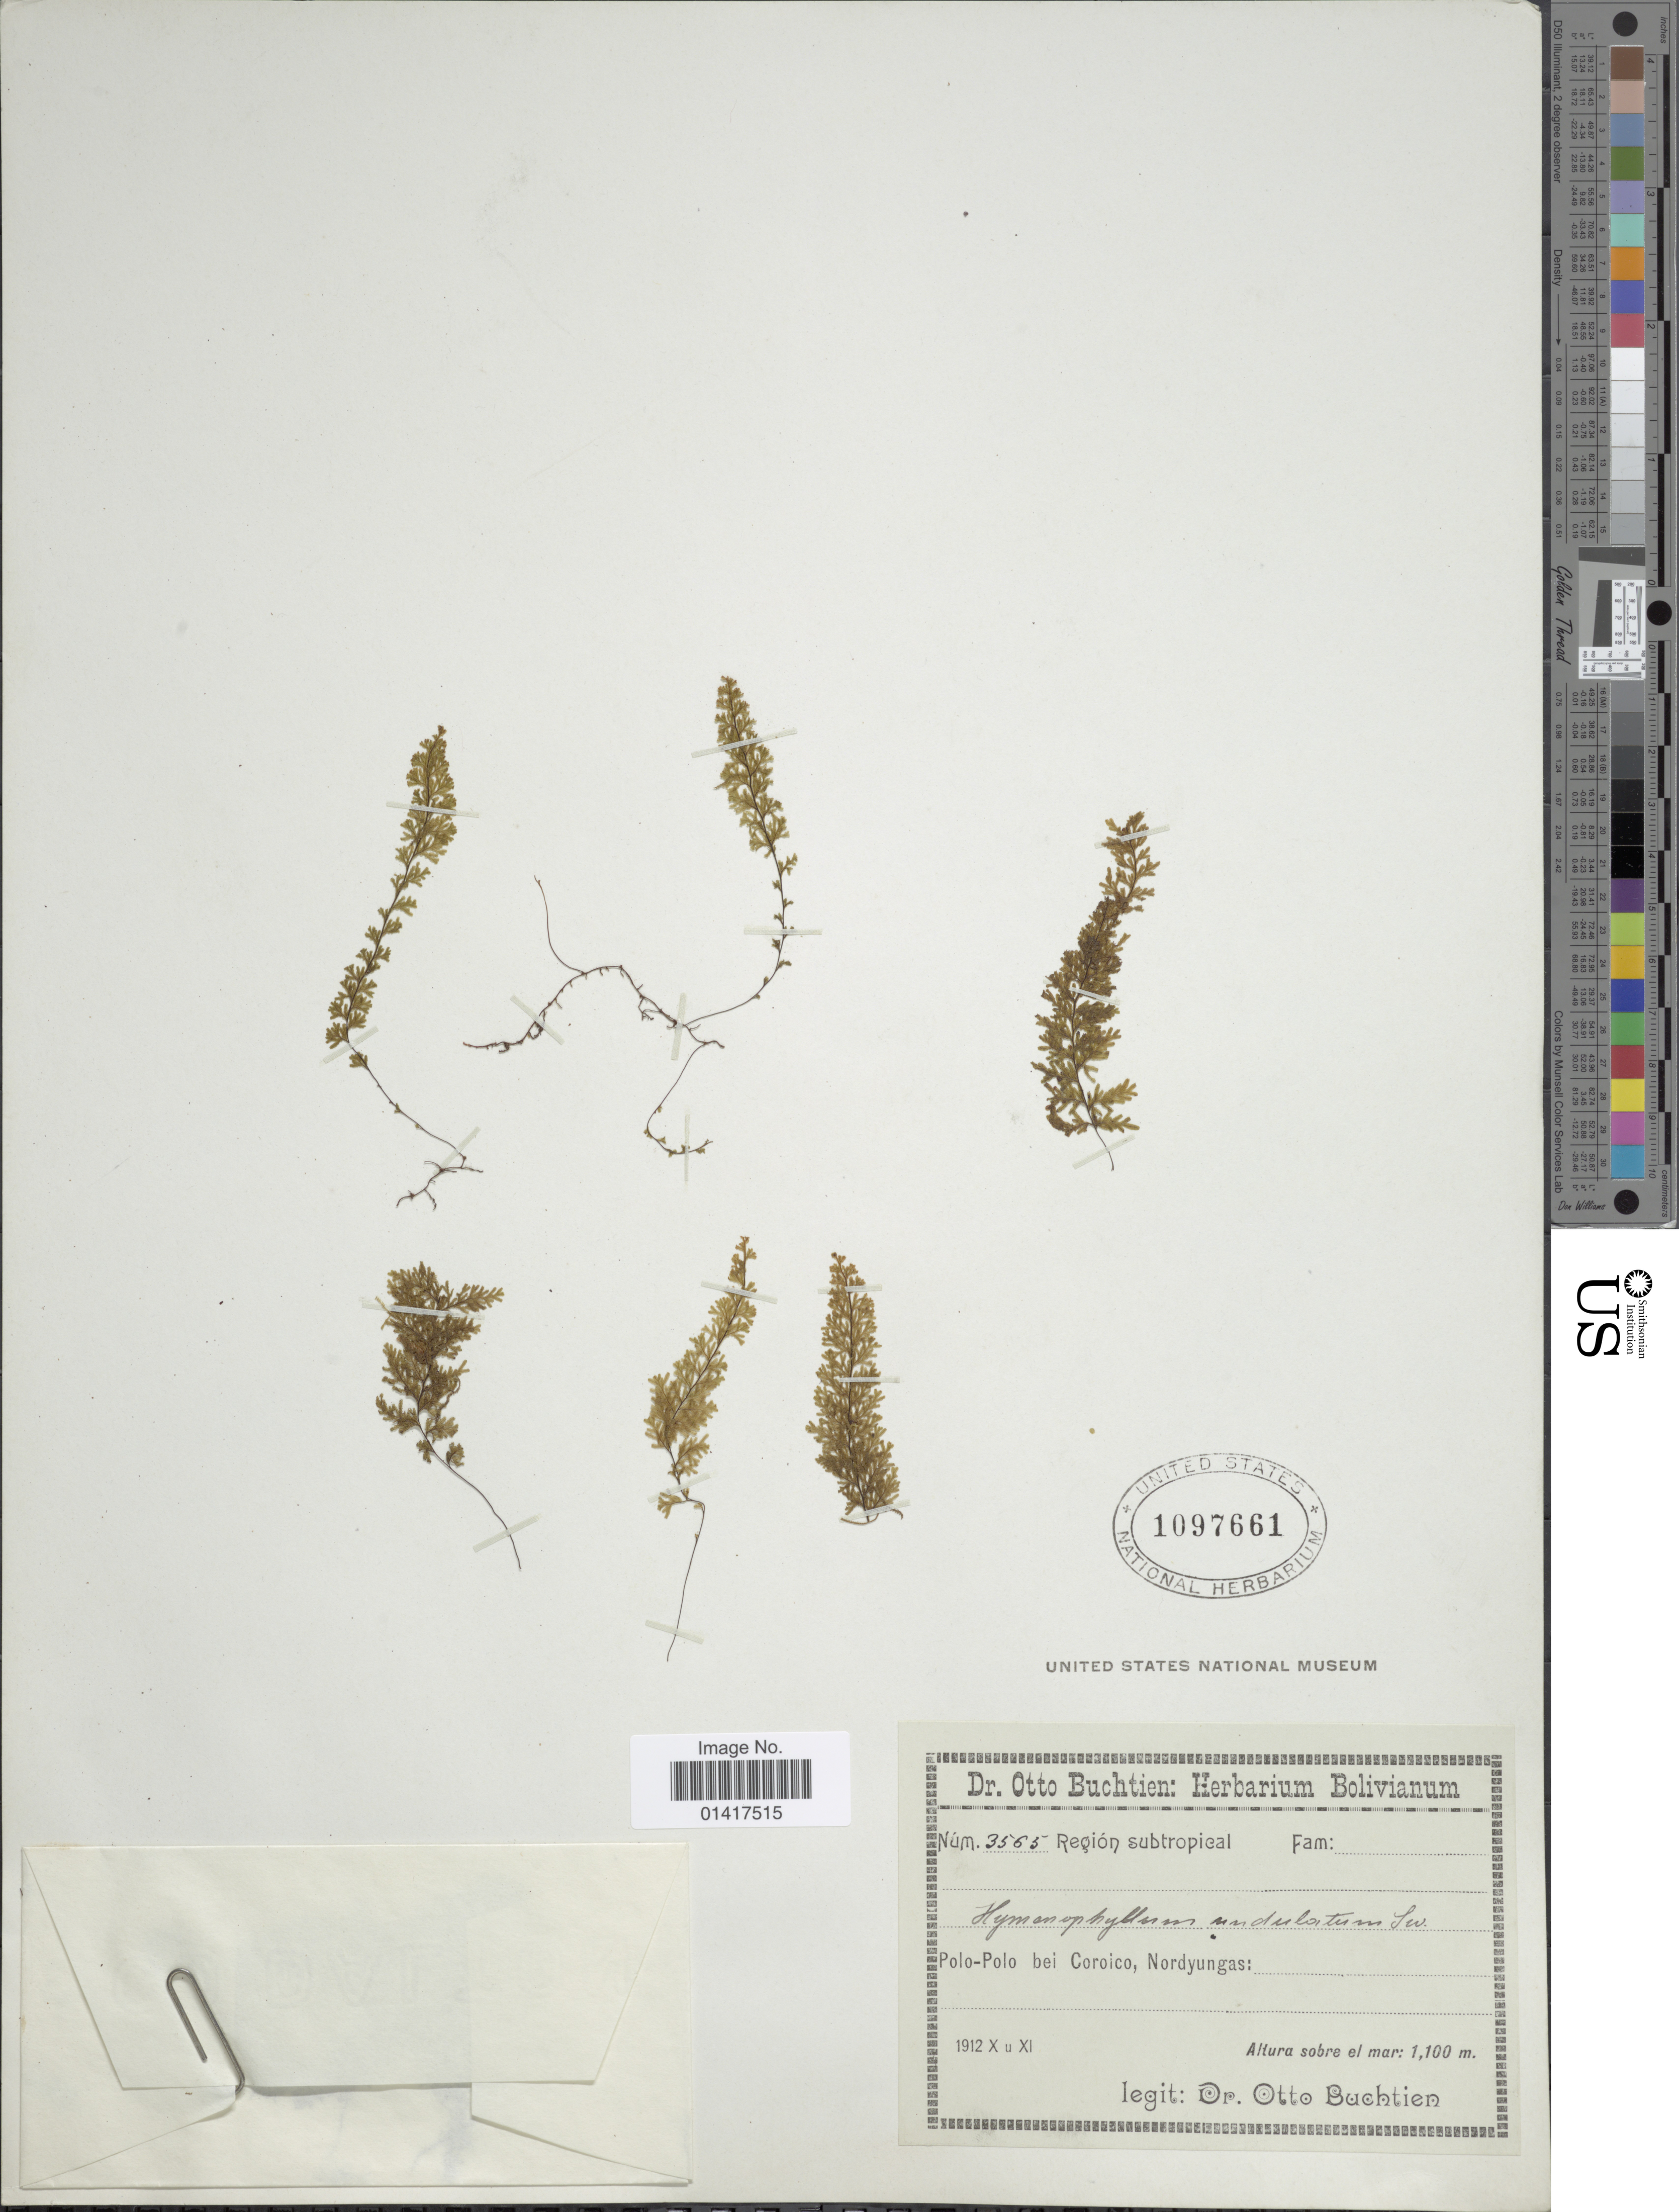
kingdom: Plantae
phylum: Tracheophyta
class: Polypodiopsida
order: Hymenophyllales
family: Hymenophyllaceae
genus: Hymenophyllum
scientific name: Hymenophyllum sp.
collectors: O. Buchtien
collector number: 3565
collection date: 1912-10/1912-11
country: Bolivia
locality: Polo-Polo bei Corioco, Nordyungas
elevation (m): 1100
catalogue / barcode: US 1097661